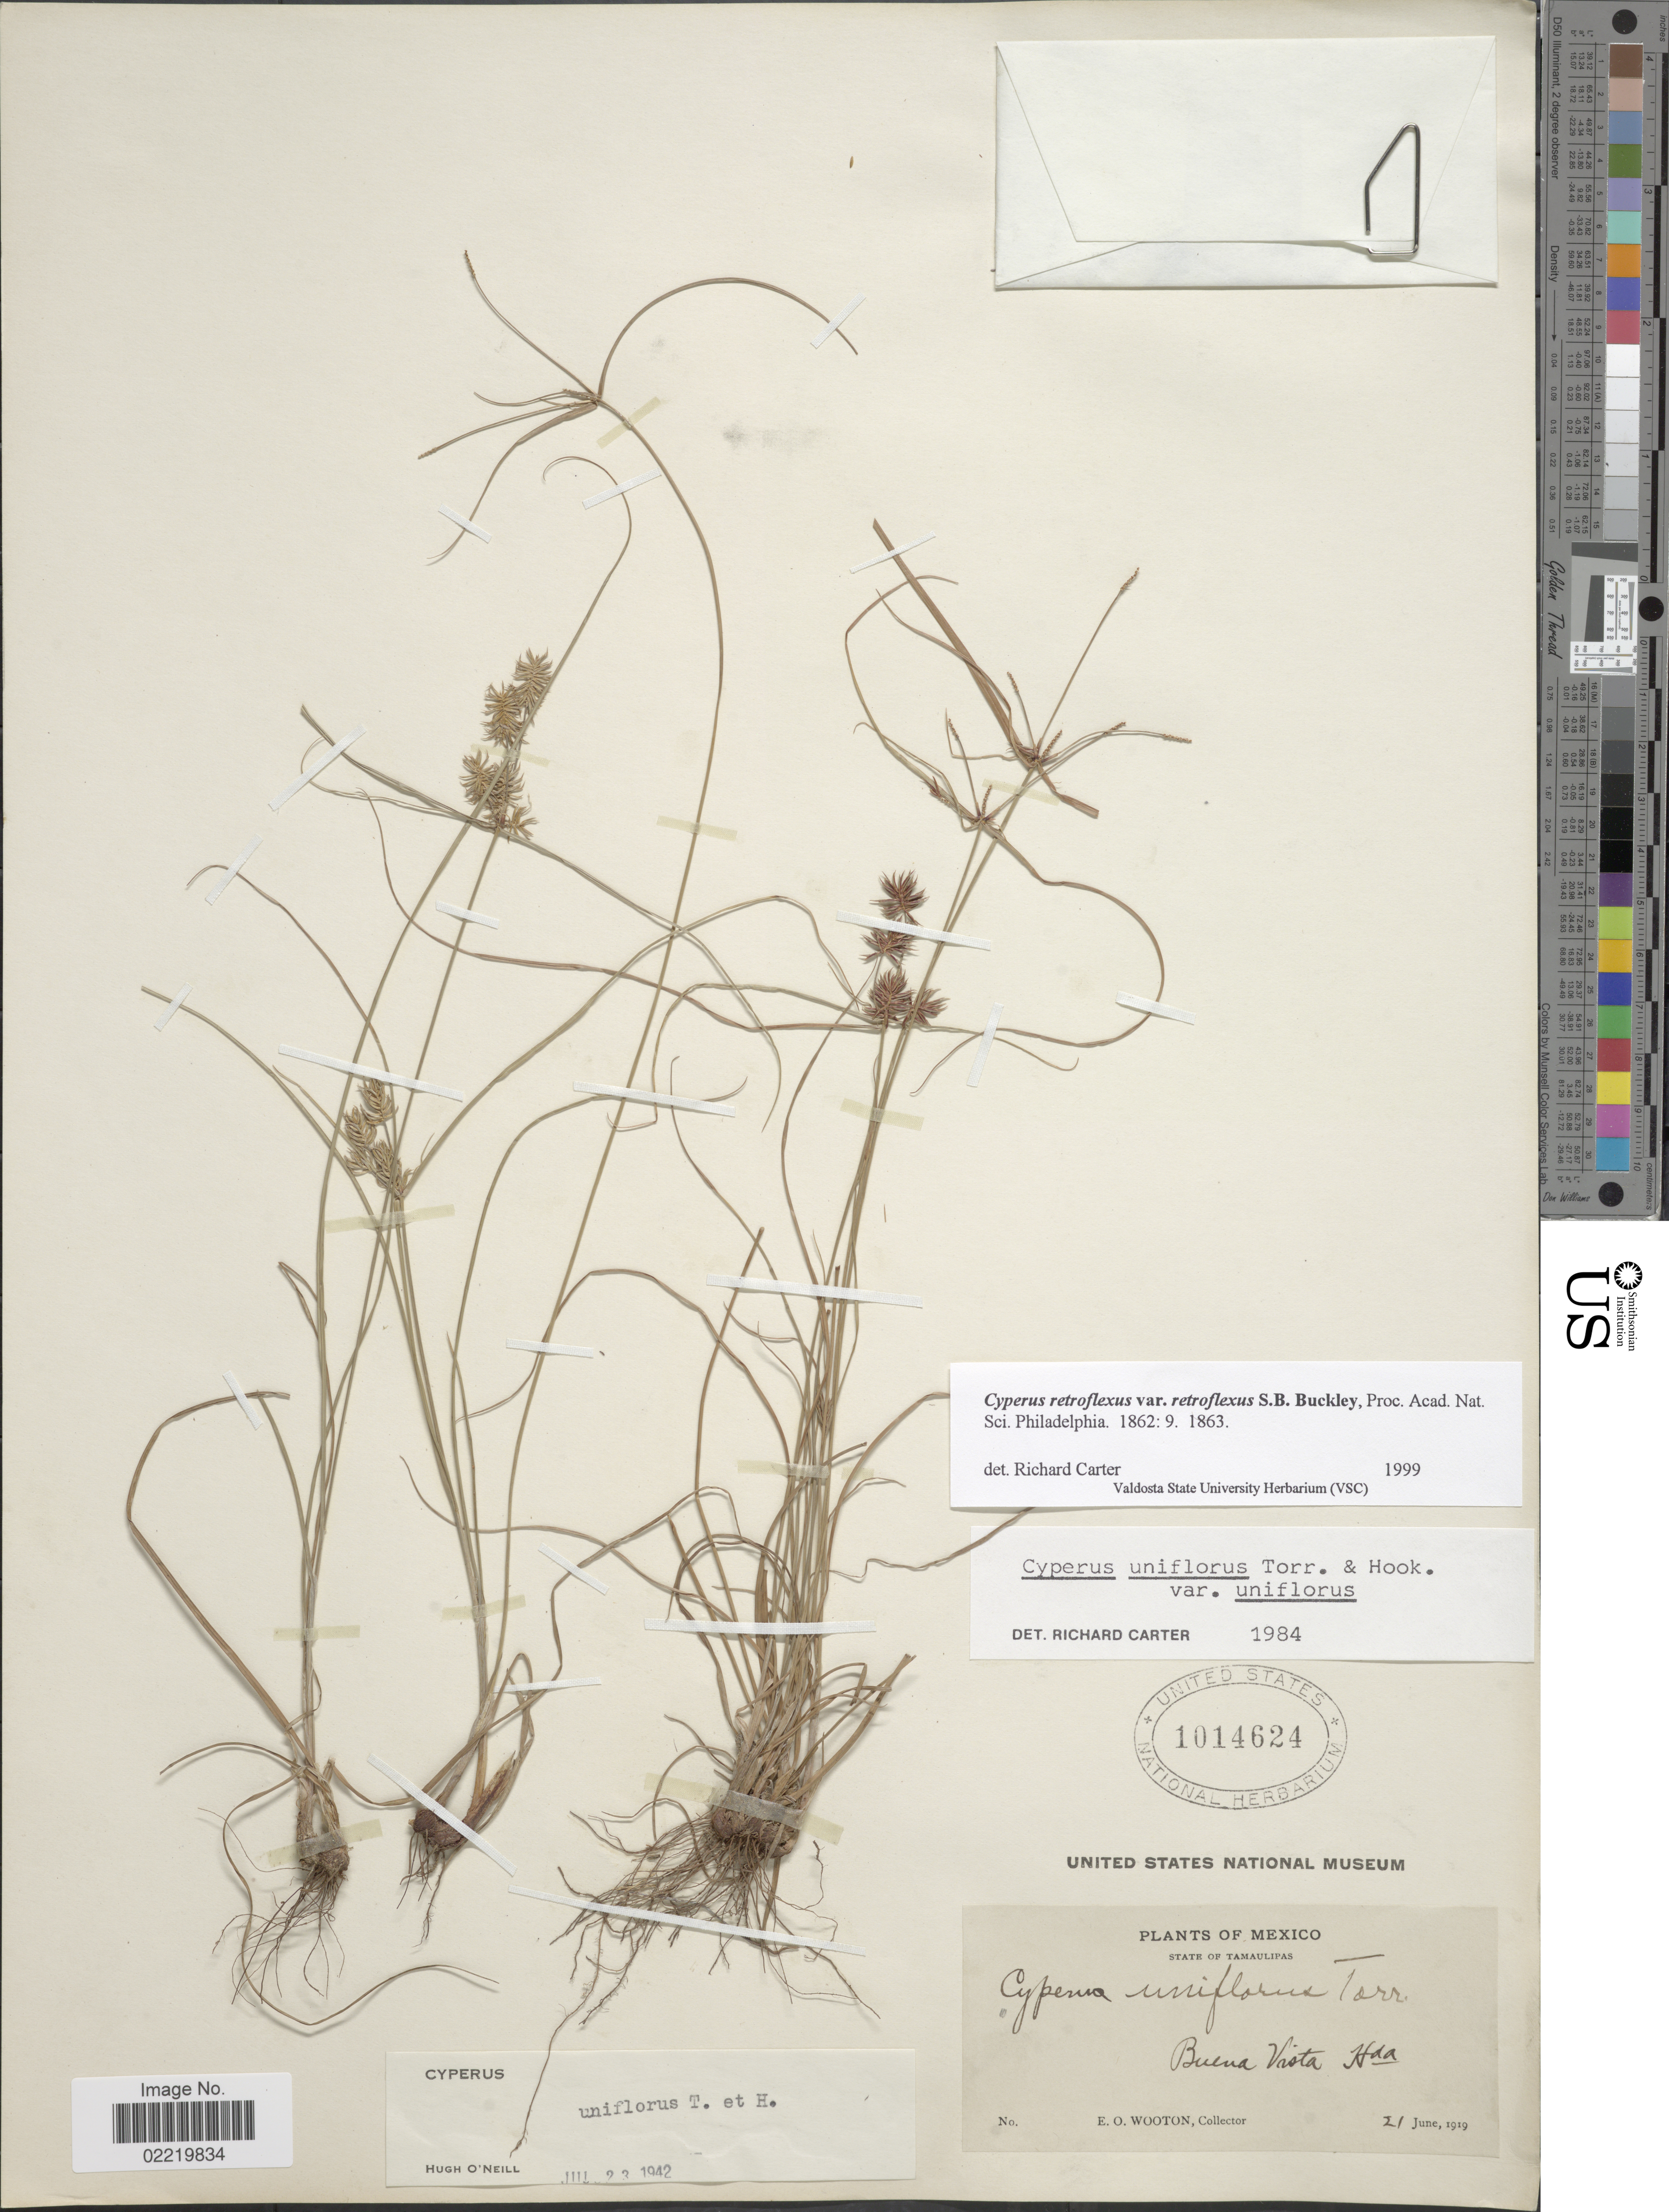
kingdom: Plantae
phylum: Tracheophyta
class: Liliopsida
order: Poales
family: Cyperaceae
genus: Cyperus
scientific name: Cyperus retroflexus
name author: Buckley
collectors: E. O. Wooton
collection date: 1919-06-21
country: Mexico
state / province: Tamaulipas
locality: Buena Vista Hda.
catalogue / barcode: US 1014624